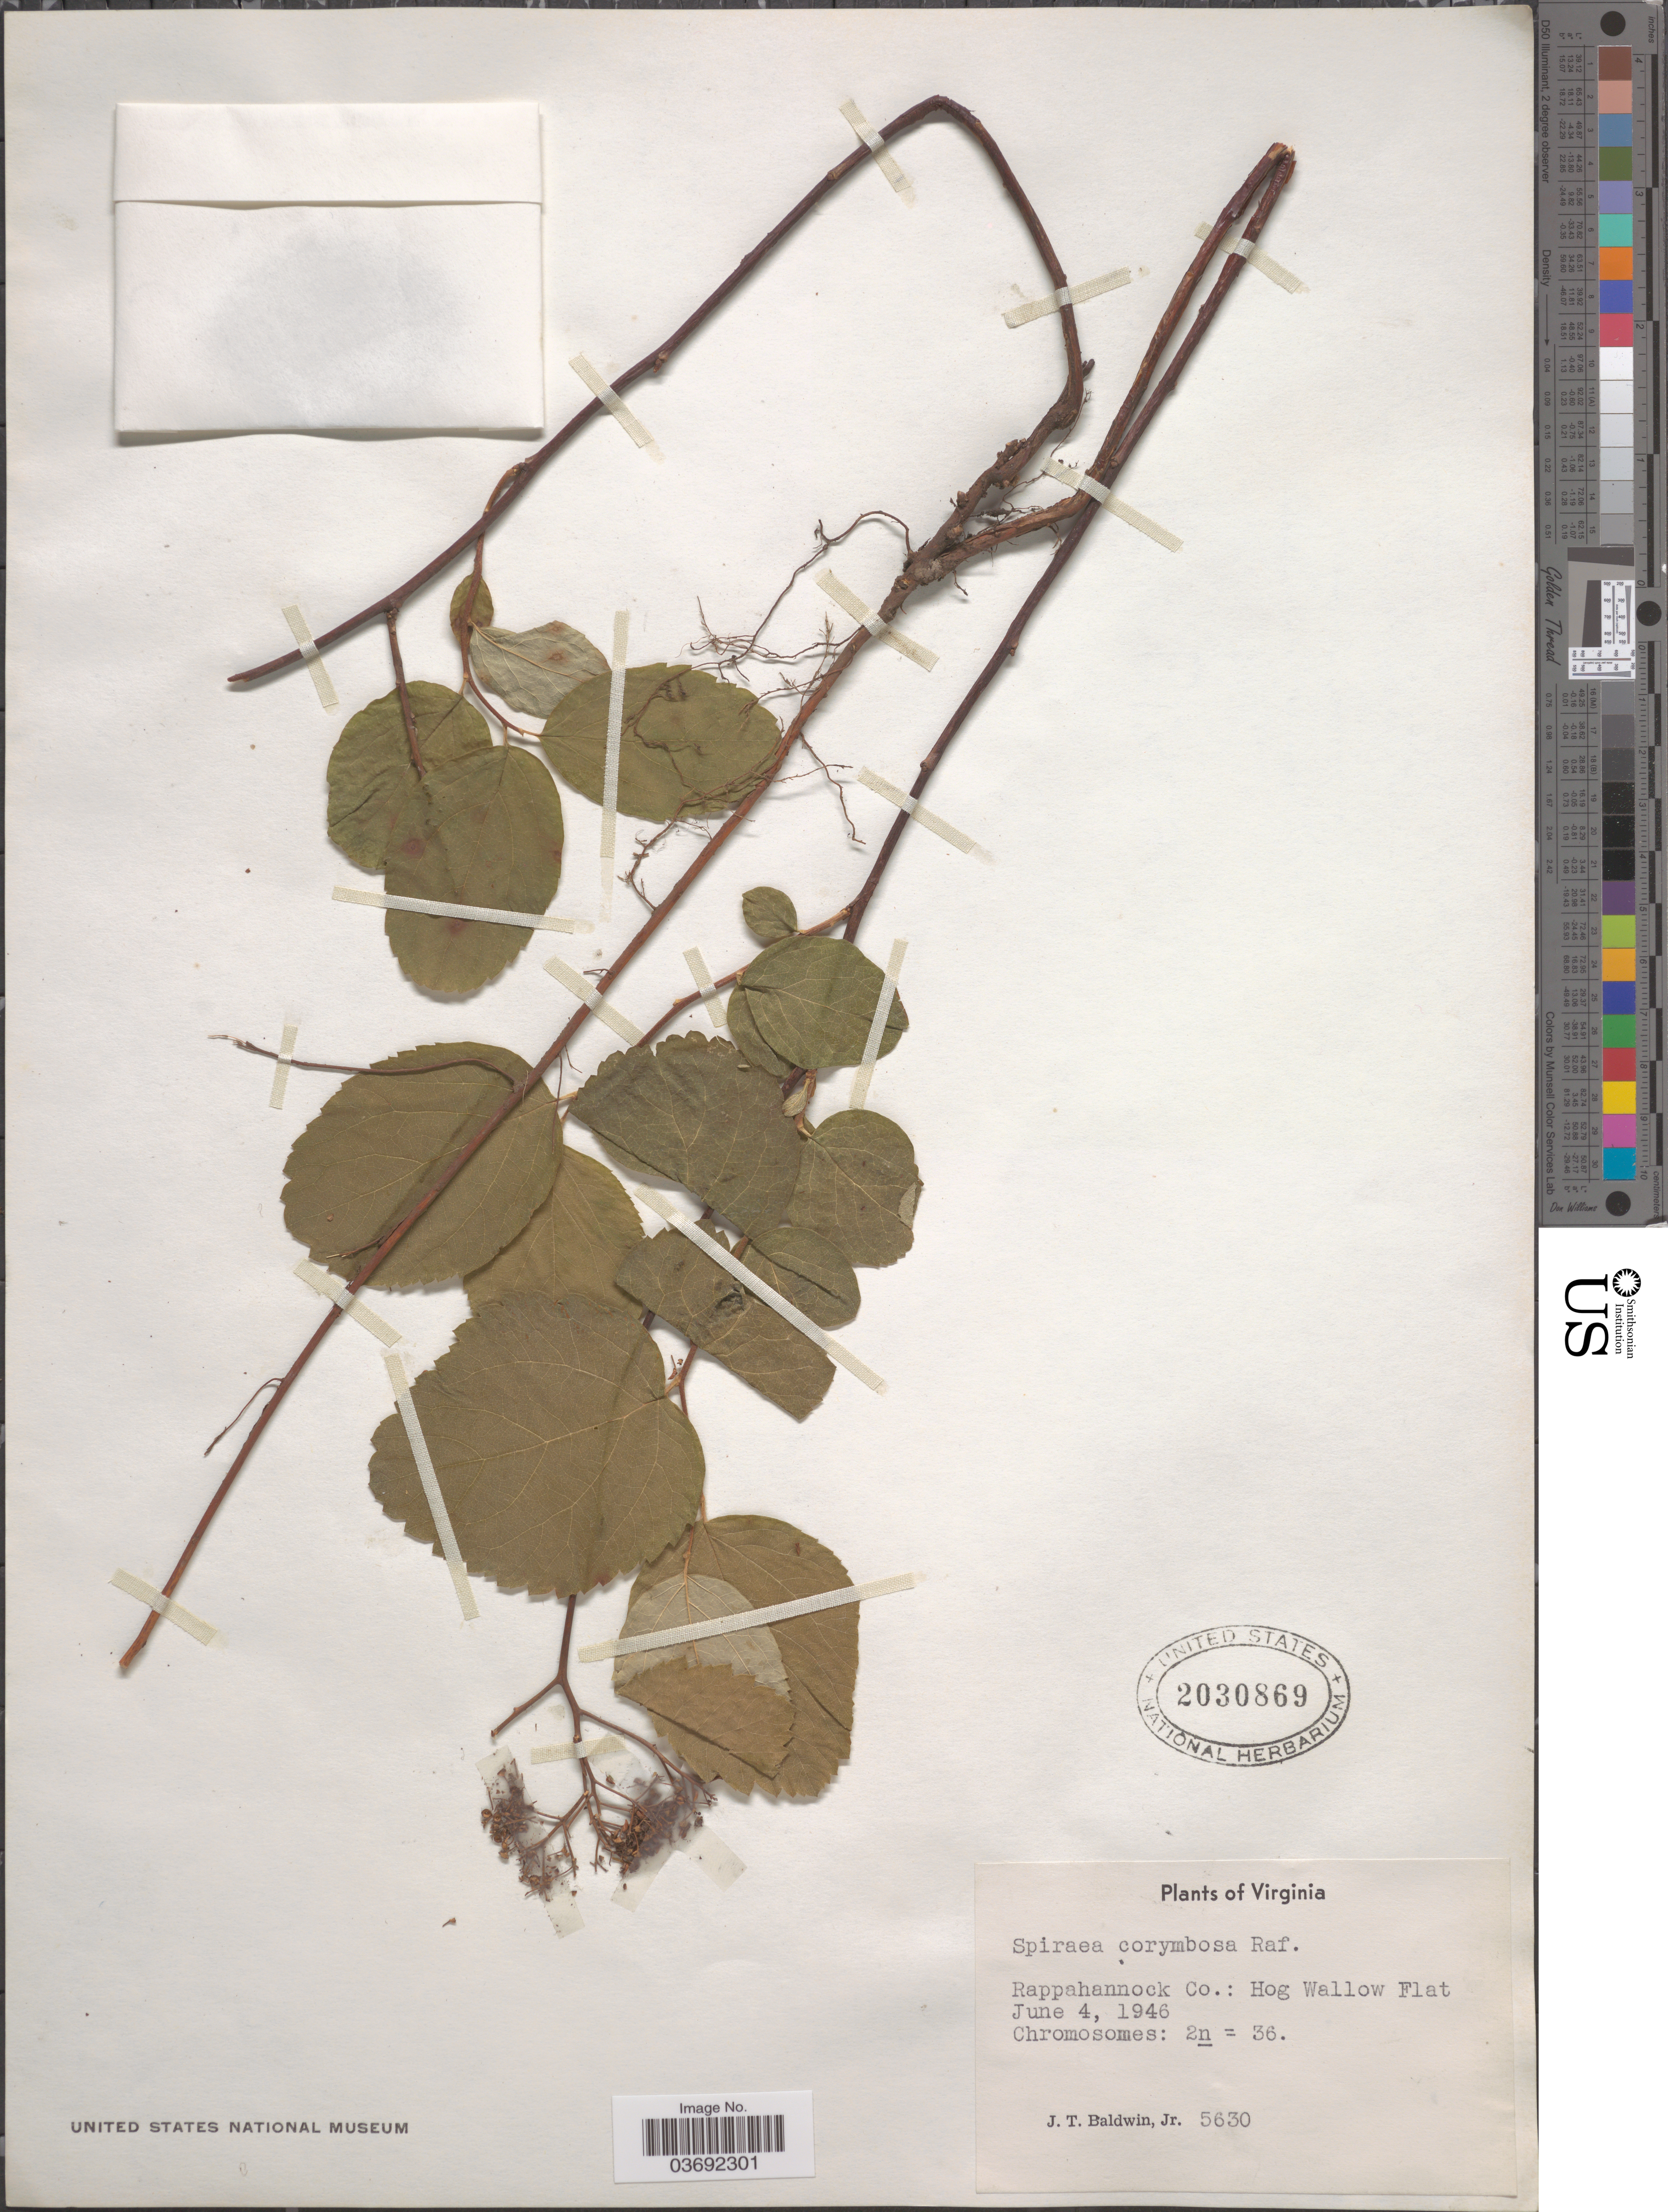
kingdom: Plantae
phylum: Tracheophyta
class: Magnoliopsida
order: Rosales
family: Rosaceae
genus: Spiraea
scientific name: Spiraea corymbosa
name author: Raf.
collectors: J. T. Baldwin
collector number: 5630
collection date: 1946-06-04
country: United States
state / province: Virginia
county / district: Rappahannock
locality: Hog Wallow Flat.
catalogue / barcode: US 2030869